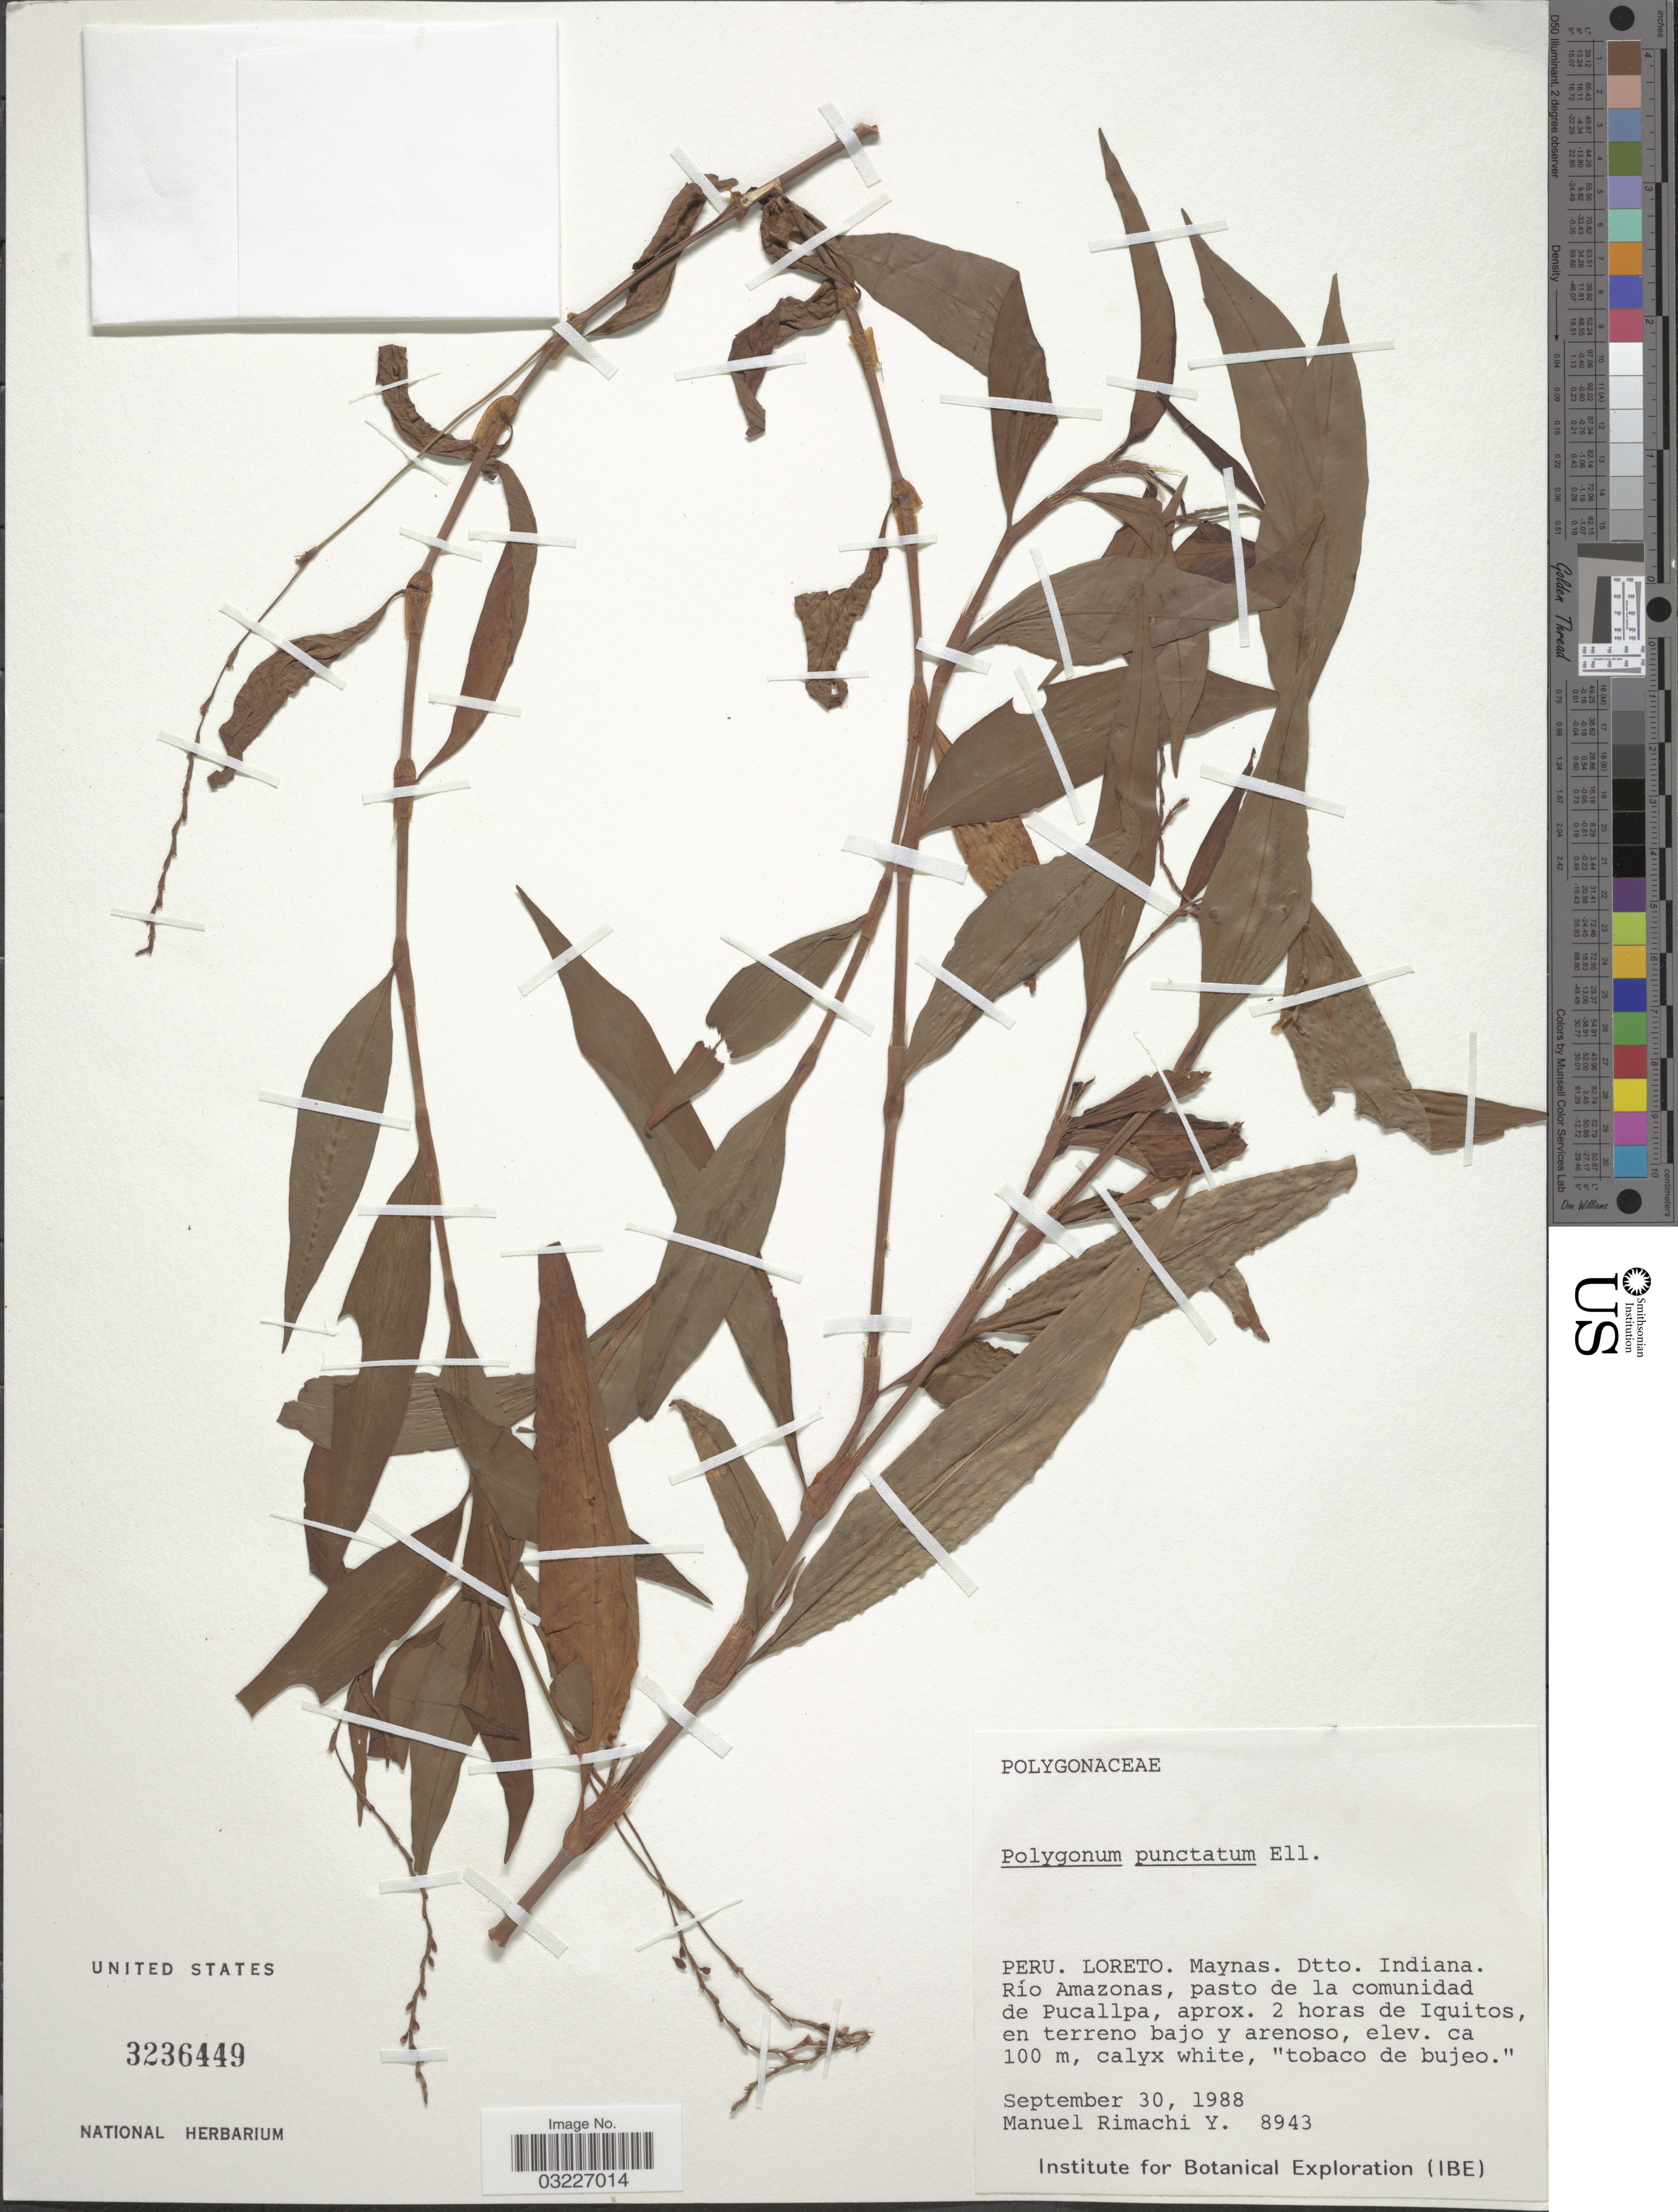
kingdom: Plantae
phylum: Tracheophyta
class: Magnoliopsida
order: Caryophyllales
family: Polygonaceae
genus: Polygonum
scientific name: Polygonum opelousanum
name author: Riddell ex Small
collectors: M. Rimachi Y.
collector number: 8943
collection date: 1988-09-30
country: Peru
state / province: Loreto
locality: Maynas. Dtto. Indiana. Río Amazonas, pasto de la comunidad de Pucallpa, aprox. 2 horas de Iquitos.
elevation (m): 100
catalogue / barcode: US 3236449